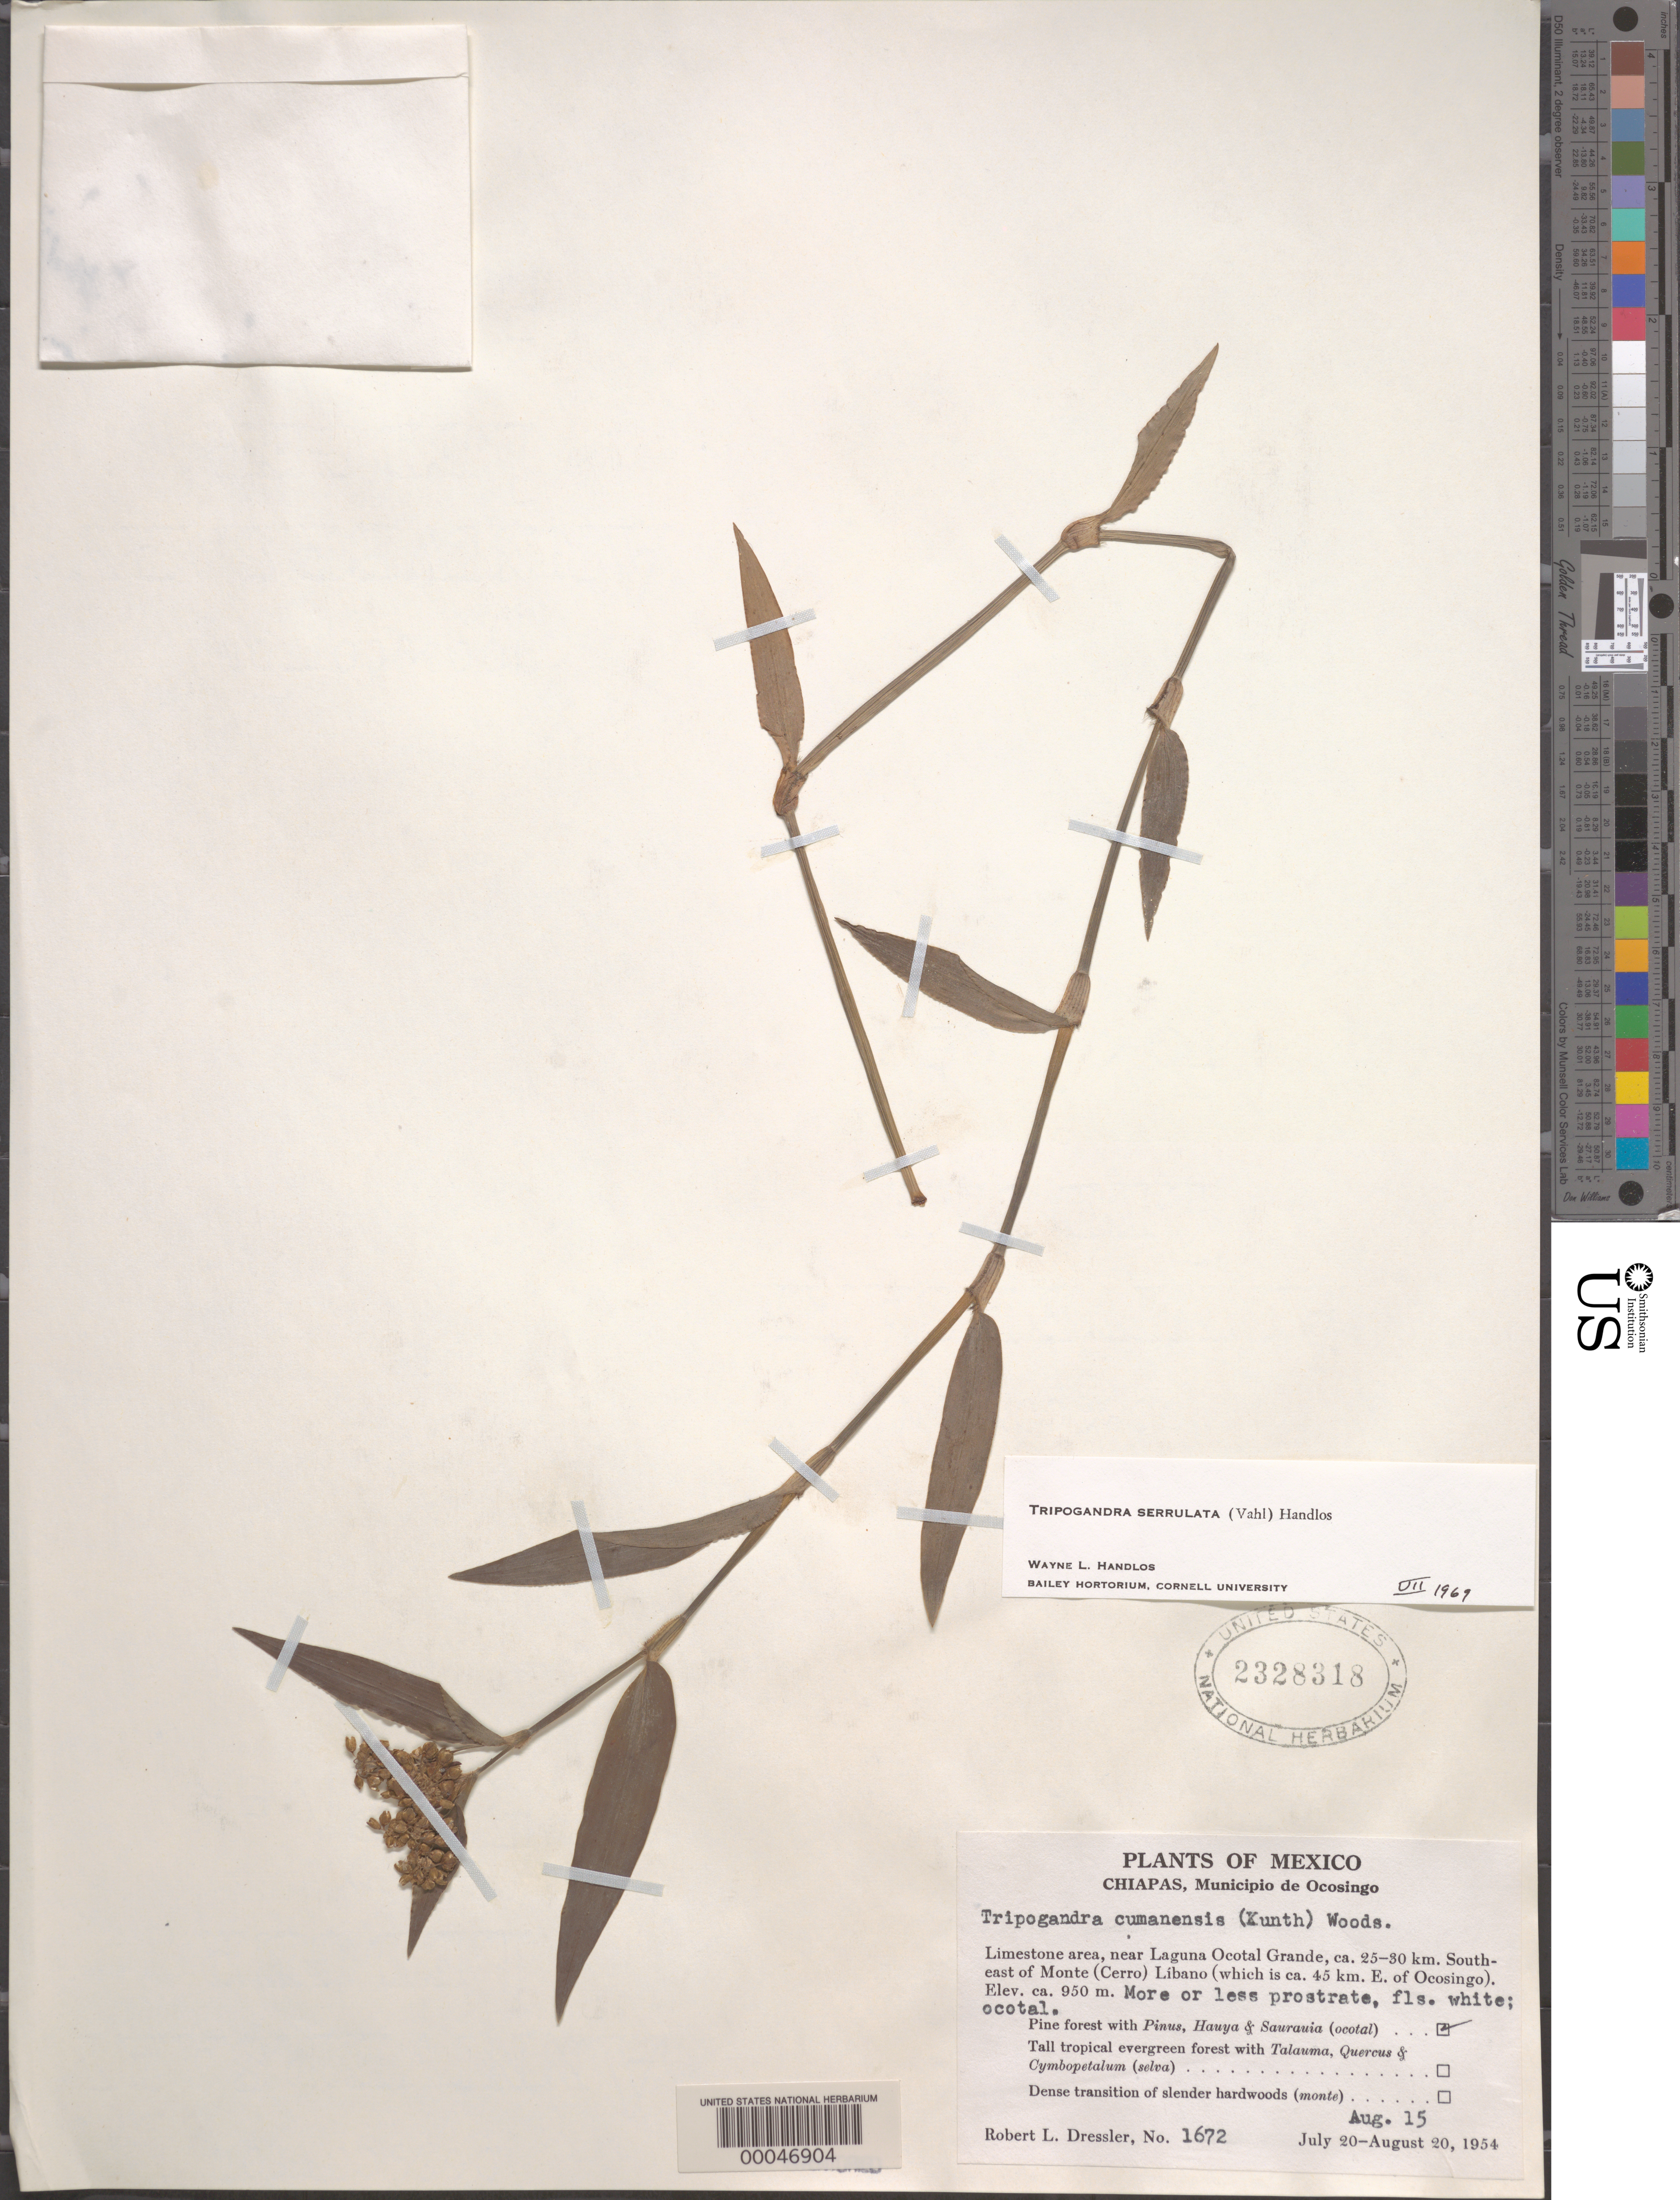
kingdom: Plantae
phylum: Tracheophyta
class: Liliopsida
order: Commelinales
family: Commelinaceae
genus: Tripogandra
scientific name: Tripogandra serrulata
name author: (Vahl) Handlos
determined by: Handlos, W. L.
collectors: R. Dressler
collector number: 1672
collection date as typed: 15 Aug 1954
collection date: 1954-08-15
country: Mexico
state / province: Chiapas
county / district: Ocosingo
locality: Near Laguna Ocotal Grande, SE of Monte Libano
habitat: Pine forest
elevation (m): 950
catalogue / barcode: US 2328318